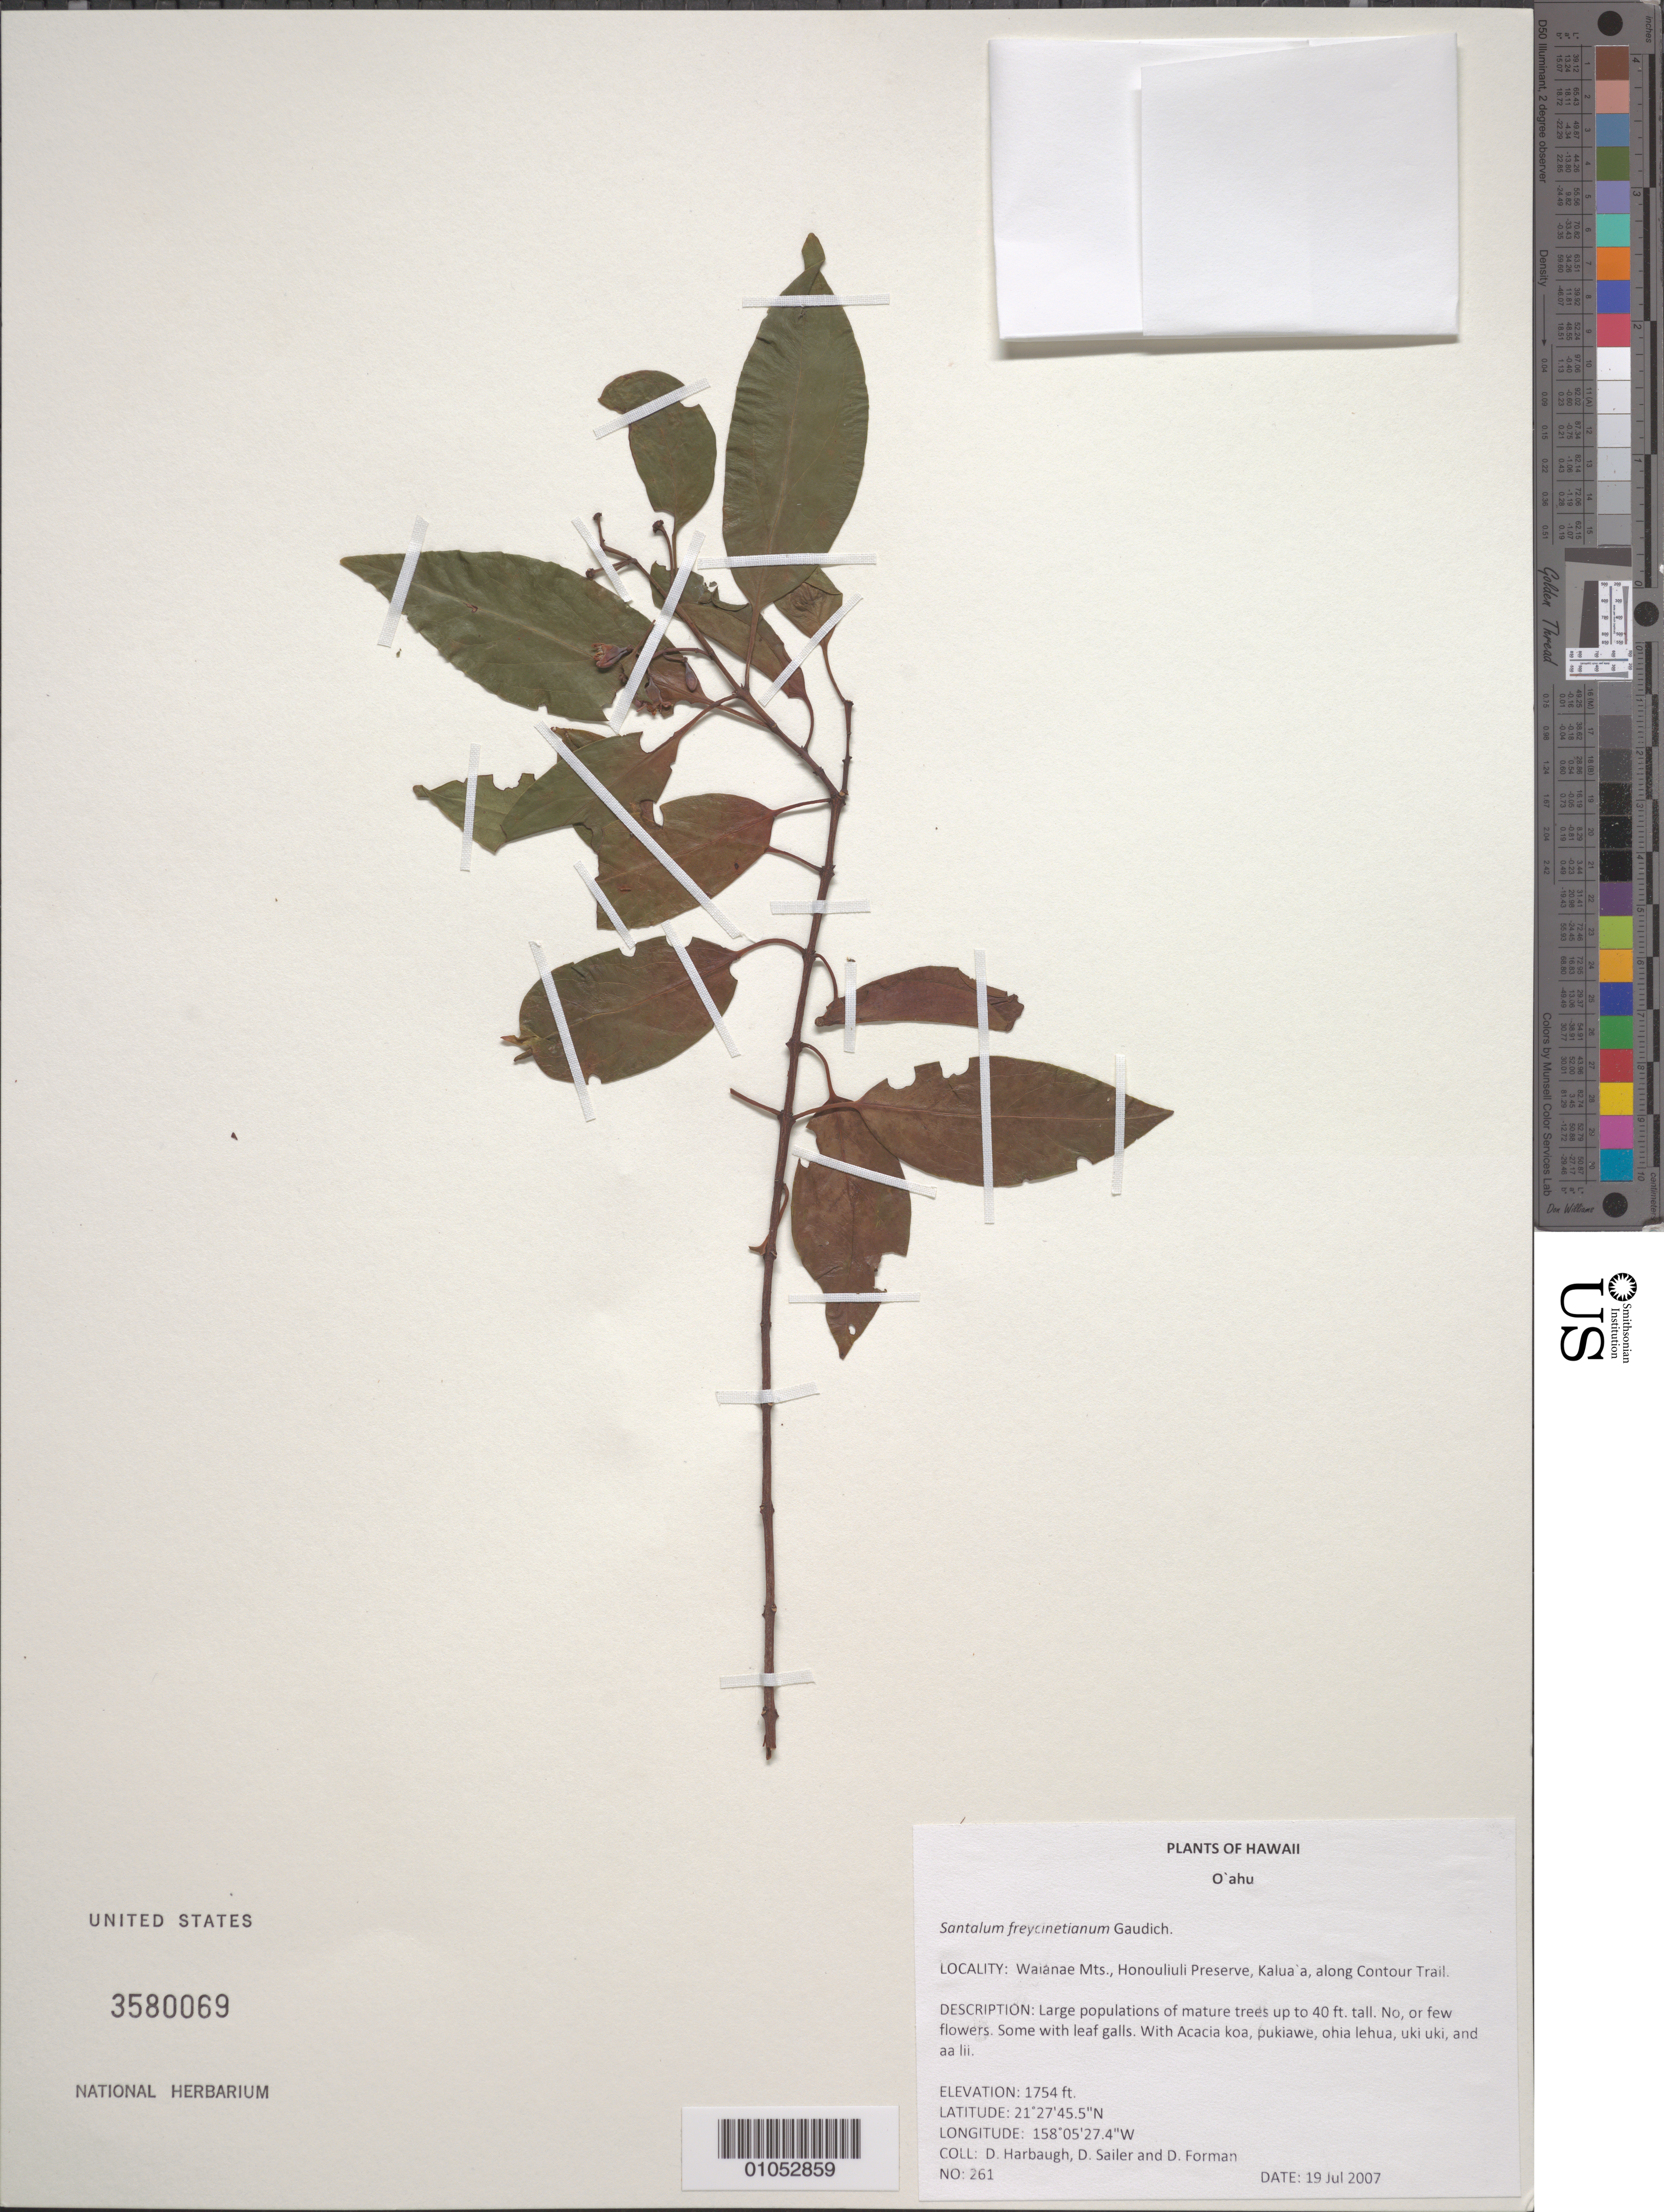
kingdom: Plantae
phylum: Tracheophyta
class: Magnoliopsida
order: Santalales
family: Santalaceae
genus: Santalum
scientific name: Santalum freycinetianum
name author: Gaudich.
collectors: D. Harbaugh, D. Sailer & D. Forman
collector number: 261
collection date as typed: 19 Jul 2007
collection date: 2007-07-19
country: United States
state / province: Hawaii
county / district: Honolulu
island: Oahu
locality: Waianae Mts., Honouliuli Preserve, Kaluaa, along Contour Trail.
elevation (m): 535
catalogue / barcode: US 3580069